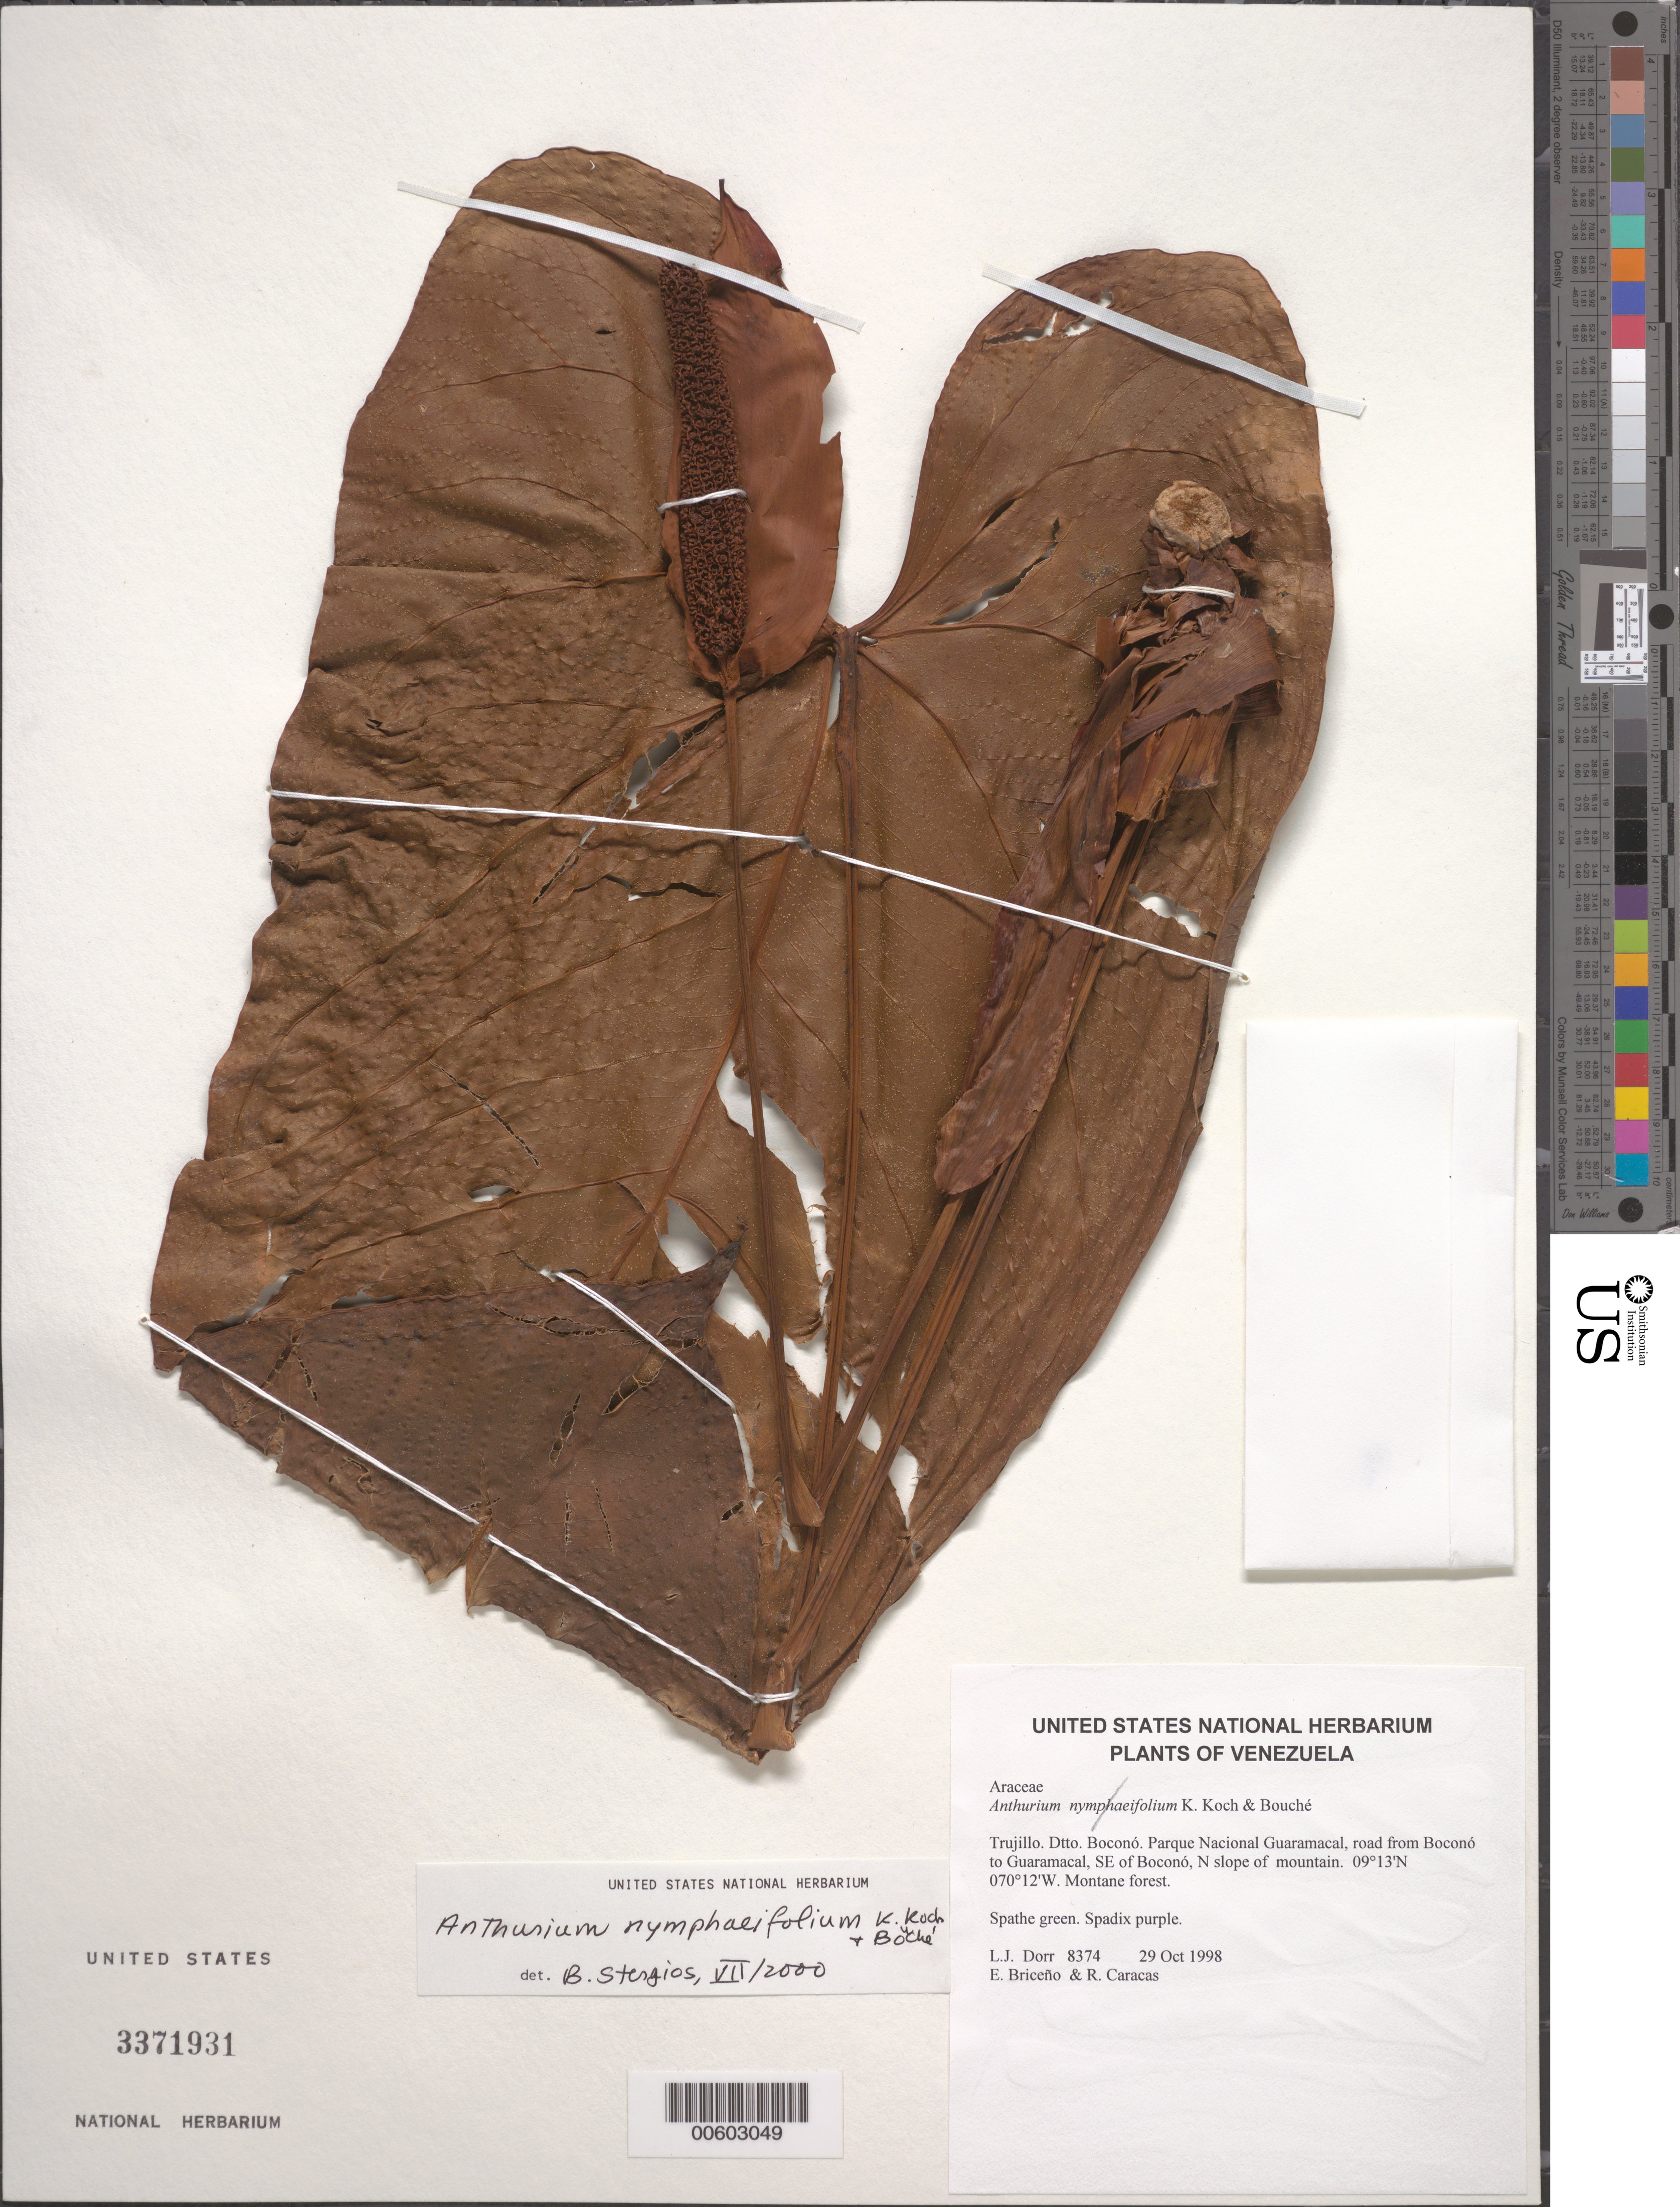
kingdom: Plantae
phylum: Tracheophyta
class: Liliopsida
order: Alismatales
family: Araceae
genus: Anthurium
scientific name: Anthurium nymphaeifolium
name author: K. Koch & C.D. Bouché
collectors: L. J. Dorr, E. Briceño & R. Caracas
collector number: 8374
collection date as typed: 29 Oct 1998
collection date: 1998-10-29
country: Venezuela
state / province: Trujillo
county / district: Boconó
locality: Parque Nacional Guaramacal, road from Boconó to Guaramacal, SE of Boconó, N slope of mountain.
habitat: Montane forest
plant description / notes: PORT, US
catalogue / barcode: US 3371931